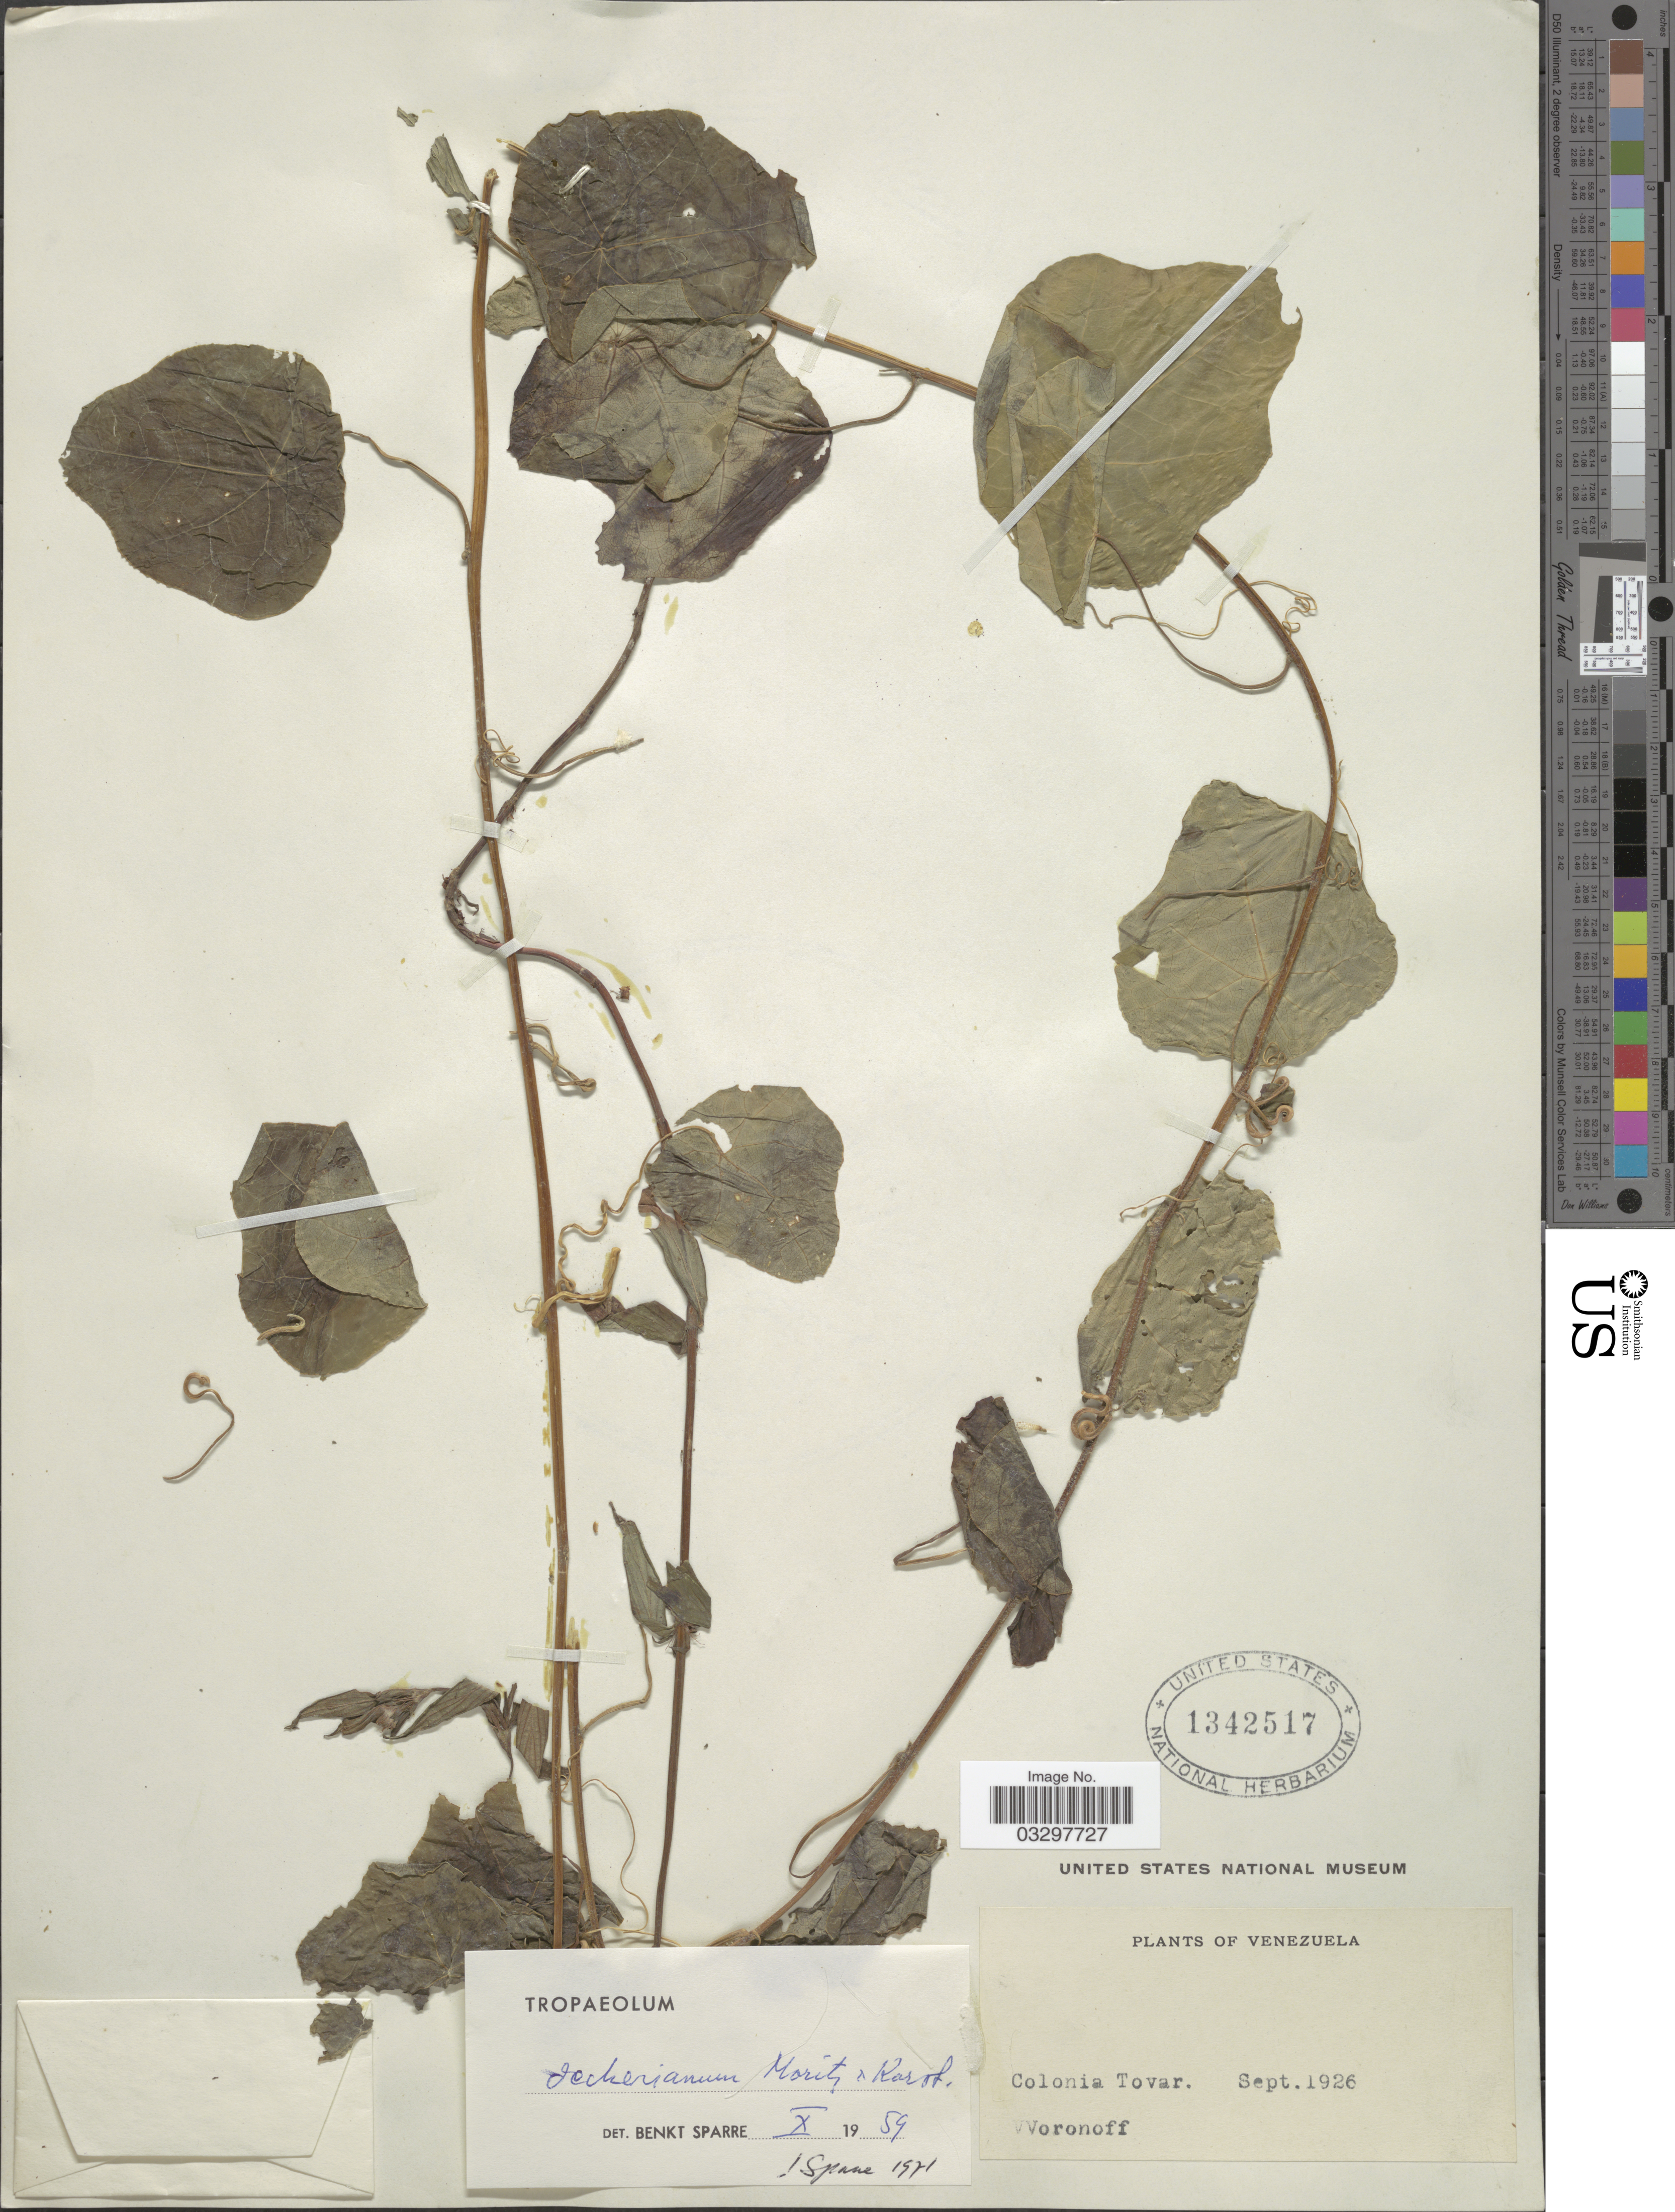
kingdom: Plantae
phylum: Tracheophyta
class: Magnoliopsida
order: Brassicales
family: Tropaeolaceae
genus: Tropaeolum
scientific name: Tropaeolum deckerianum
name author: Moritz & H. Karst.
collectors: -. Woronoff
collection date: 1926-09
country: Venezuela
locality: Colonia Tovar.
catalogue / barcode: US 1342517